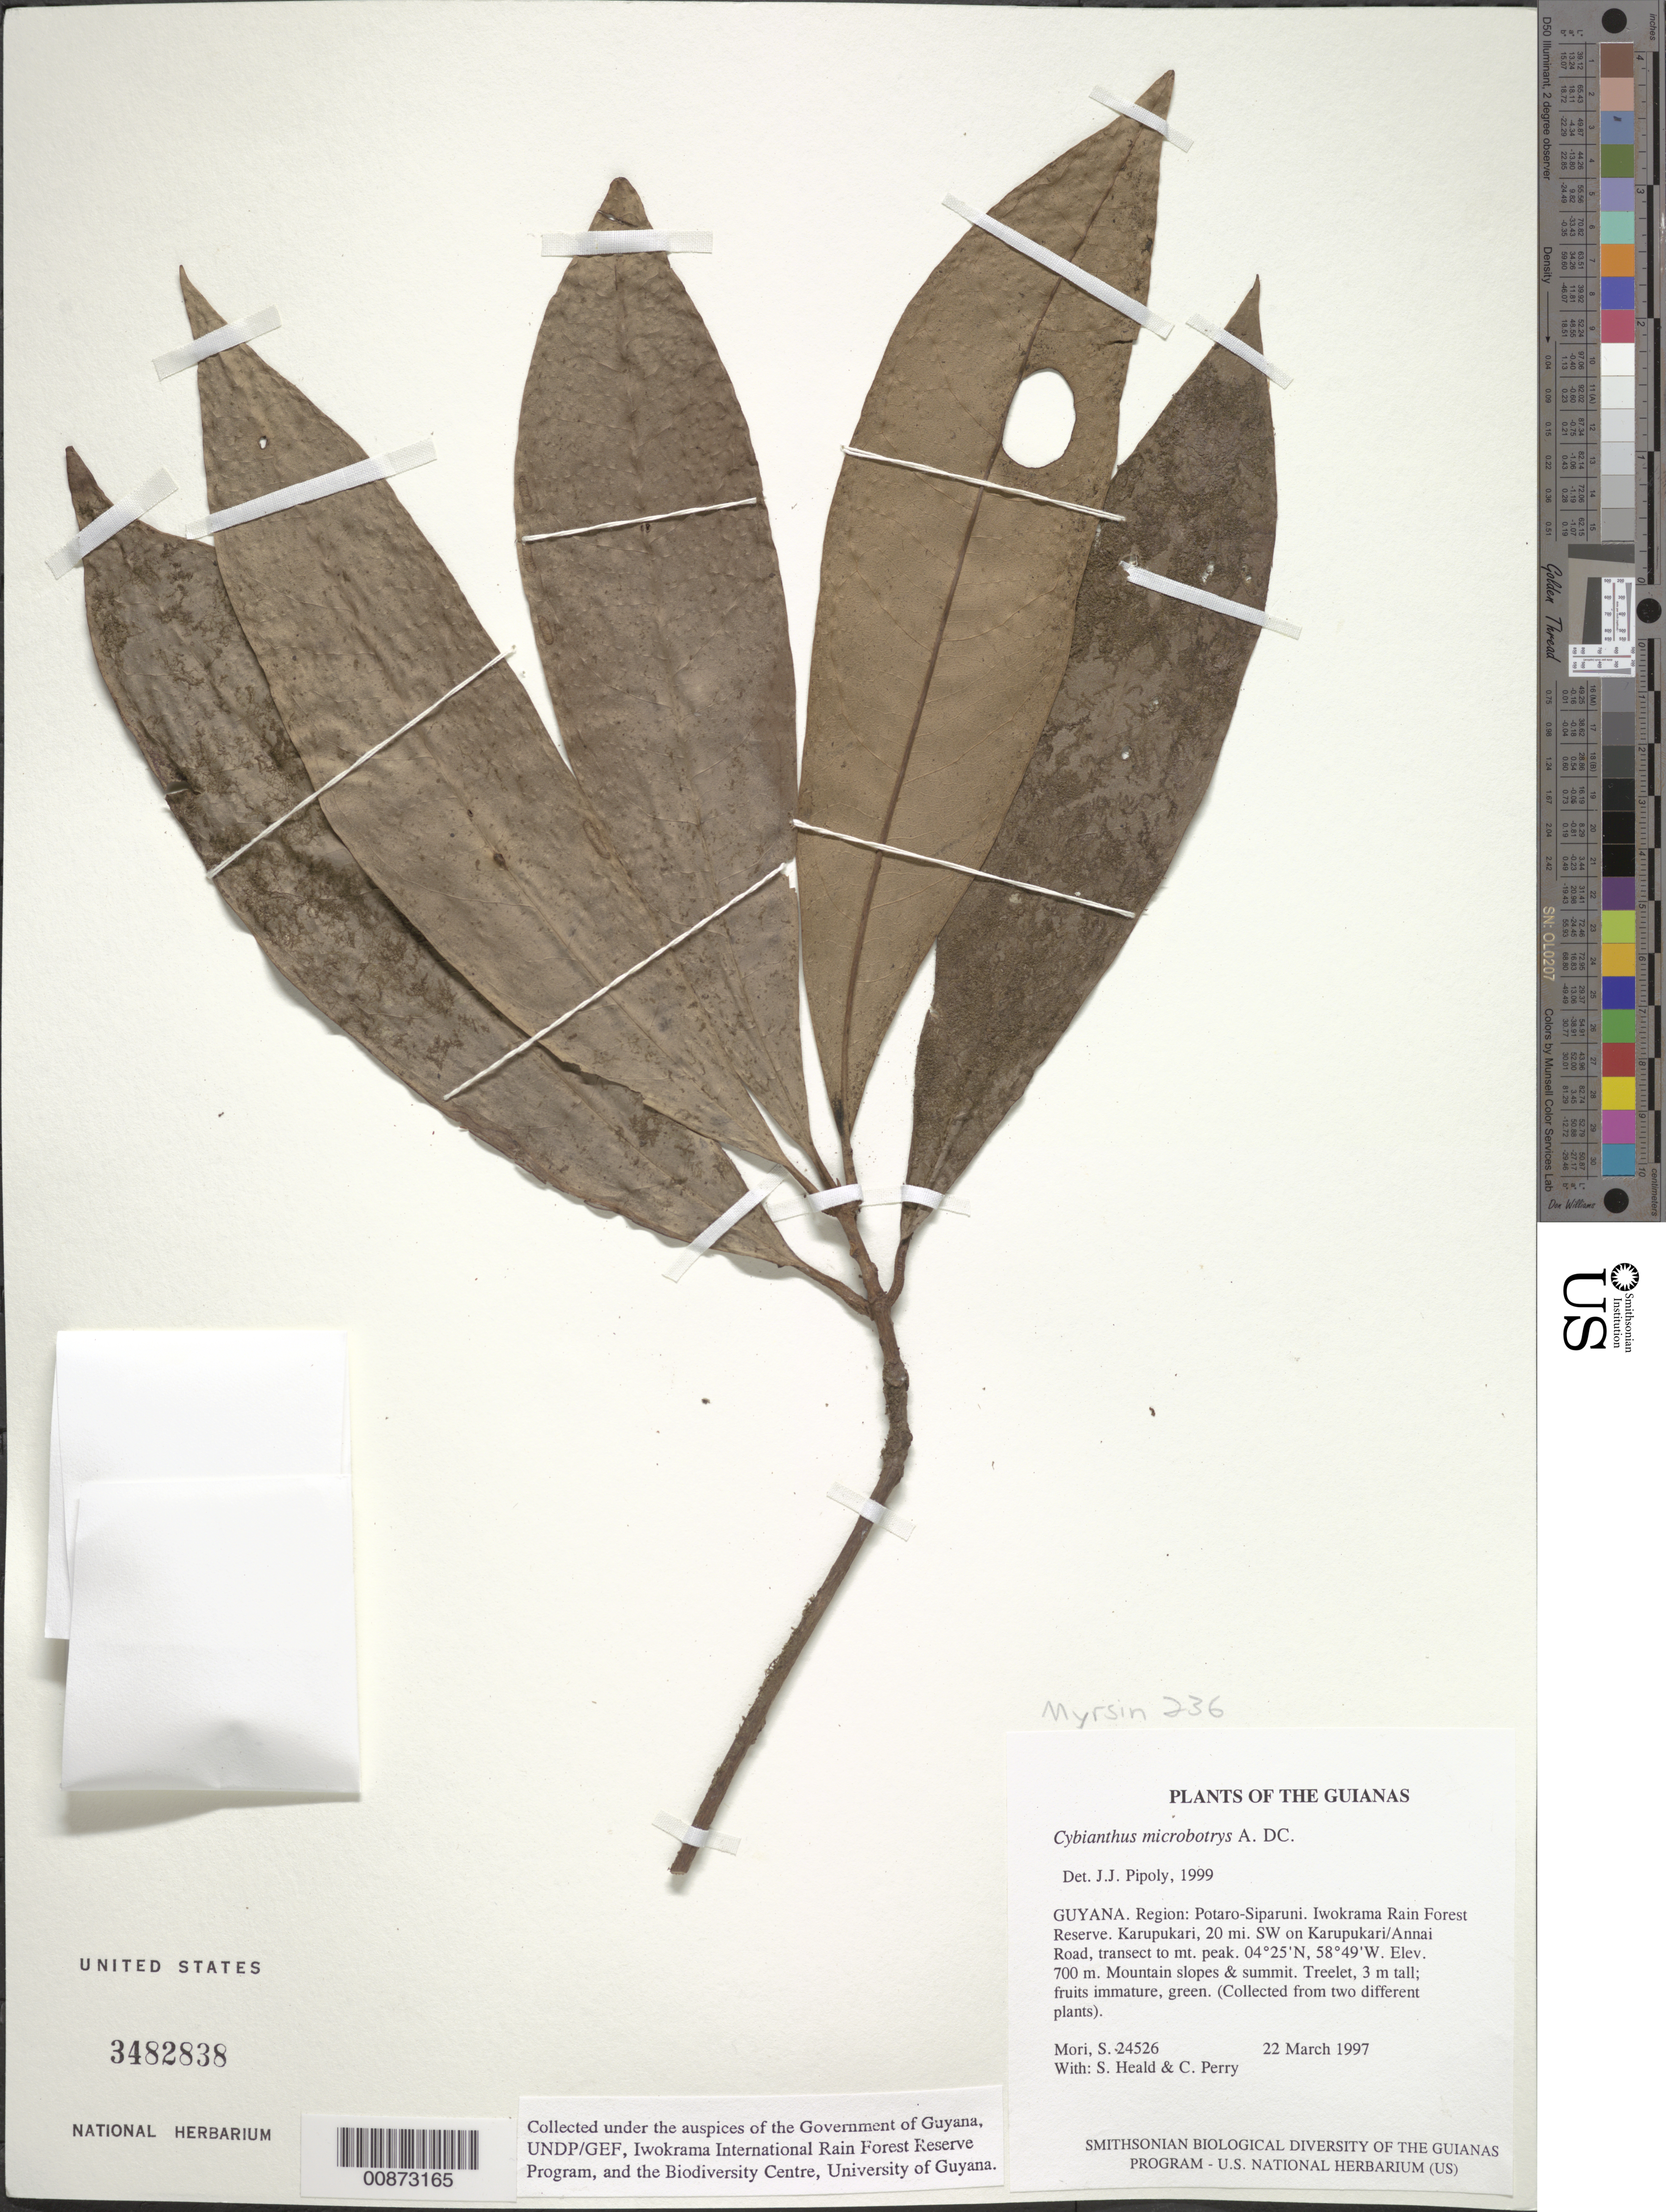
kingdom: Plantae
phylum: Tracheophyta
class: Magnoliopsida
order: Ericales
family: Primulaceae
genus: Cybianthus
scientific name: Cybianthus microbotrys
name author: A. DC.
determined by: Pipoly, J. J., III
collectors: S. Mori, S. Heald & C. Perry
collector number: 24526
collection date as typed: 22 March 1997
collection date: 1997-03-22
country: Guyana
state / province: Potaro-Siparuni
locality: Iwokrama Rain Forest Reserve. Karupukari, 20 mi. SW on Karupukari/Annai Road, transect to mt. peak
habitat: Mountain slopes & summit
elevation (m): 700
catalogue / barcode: US 3482838